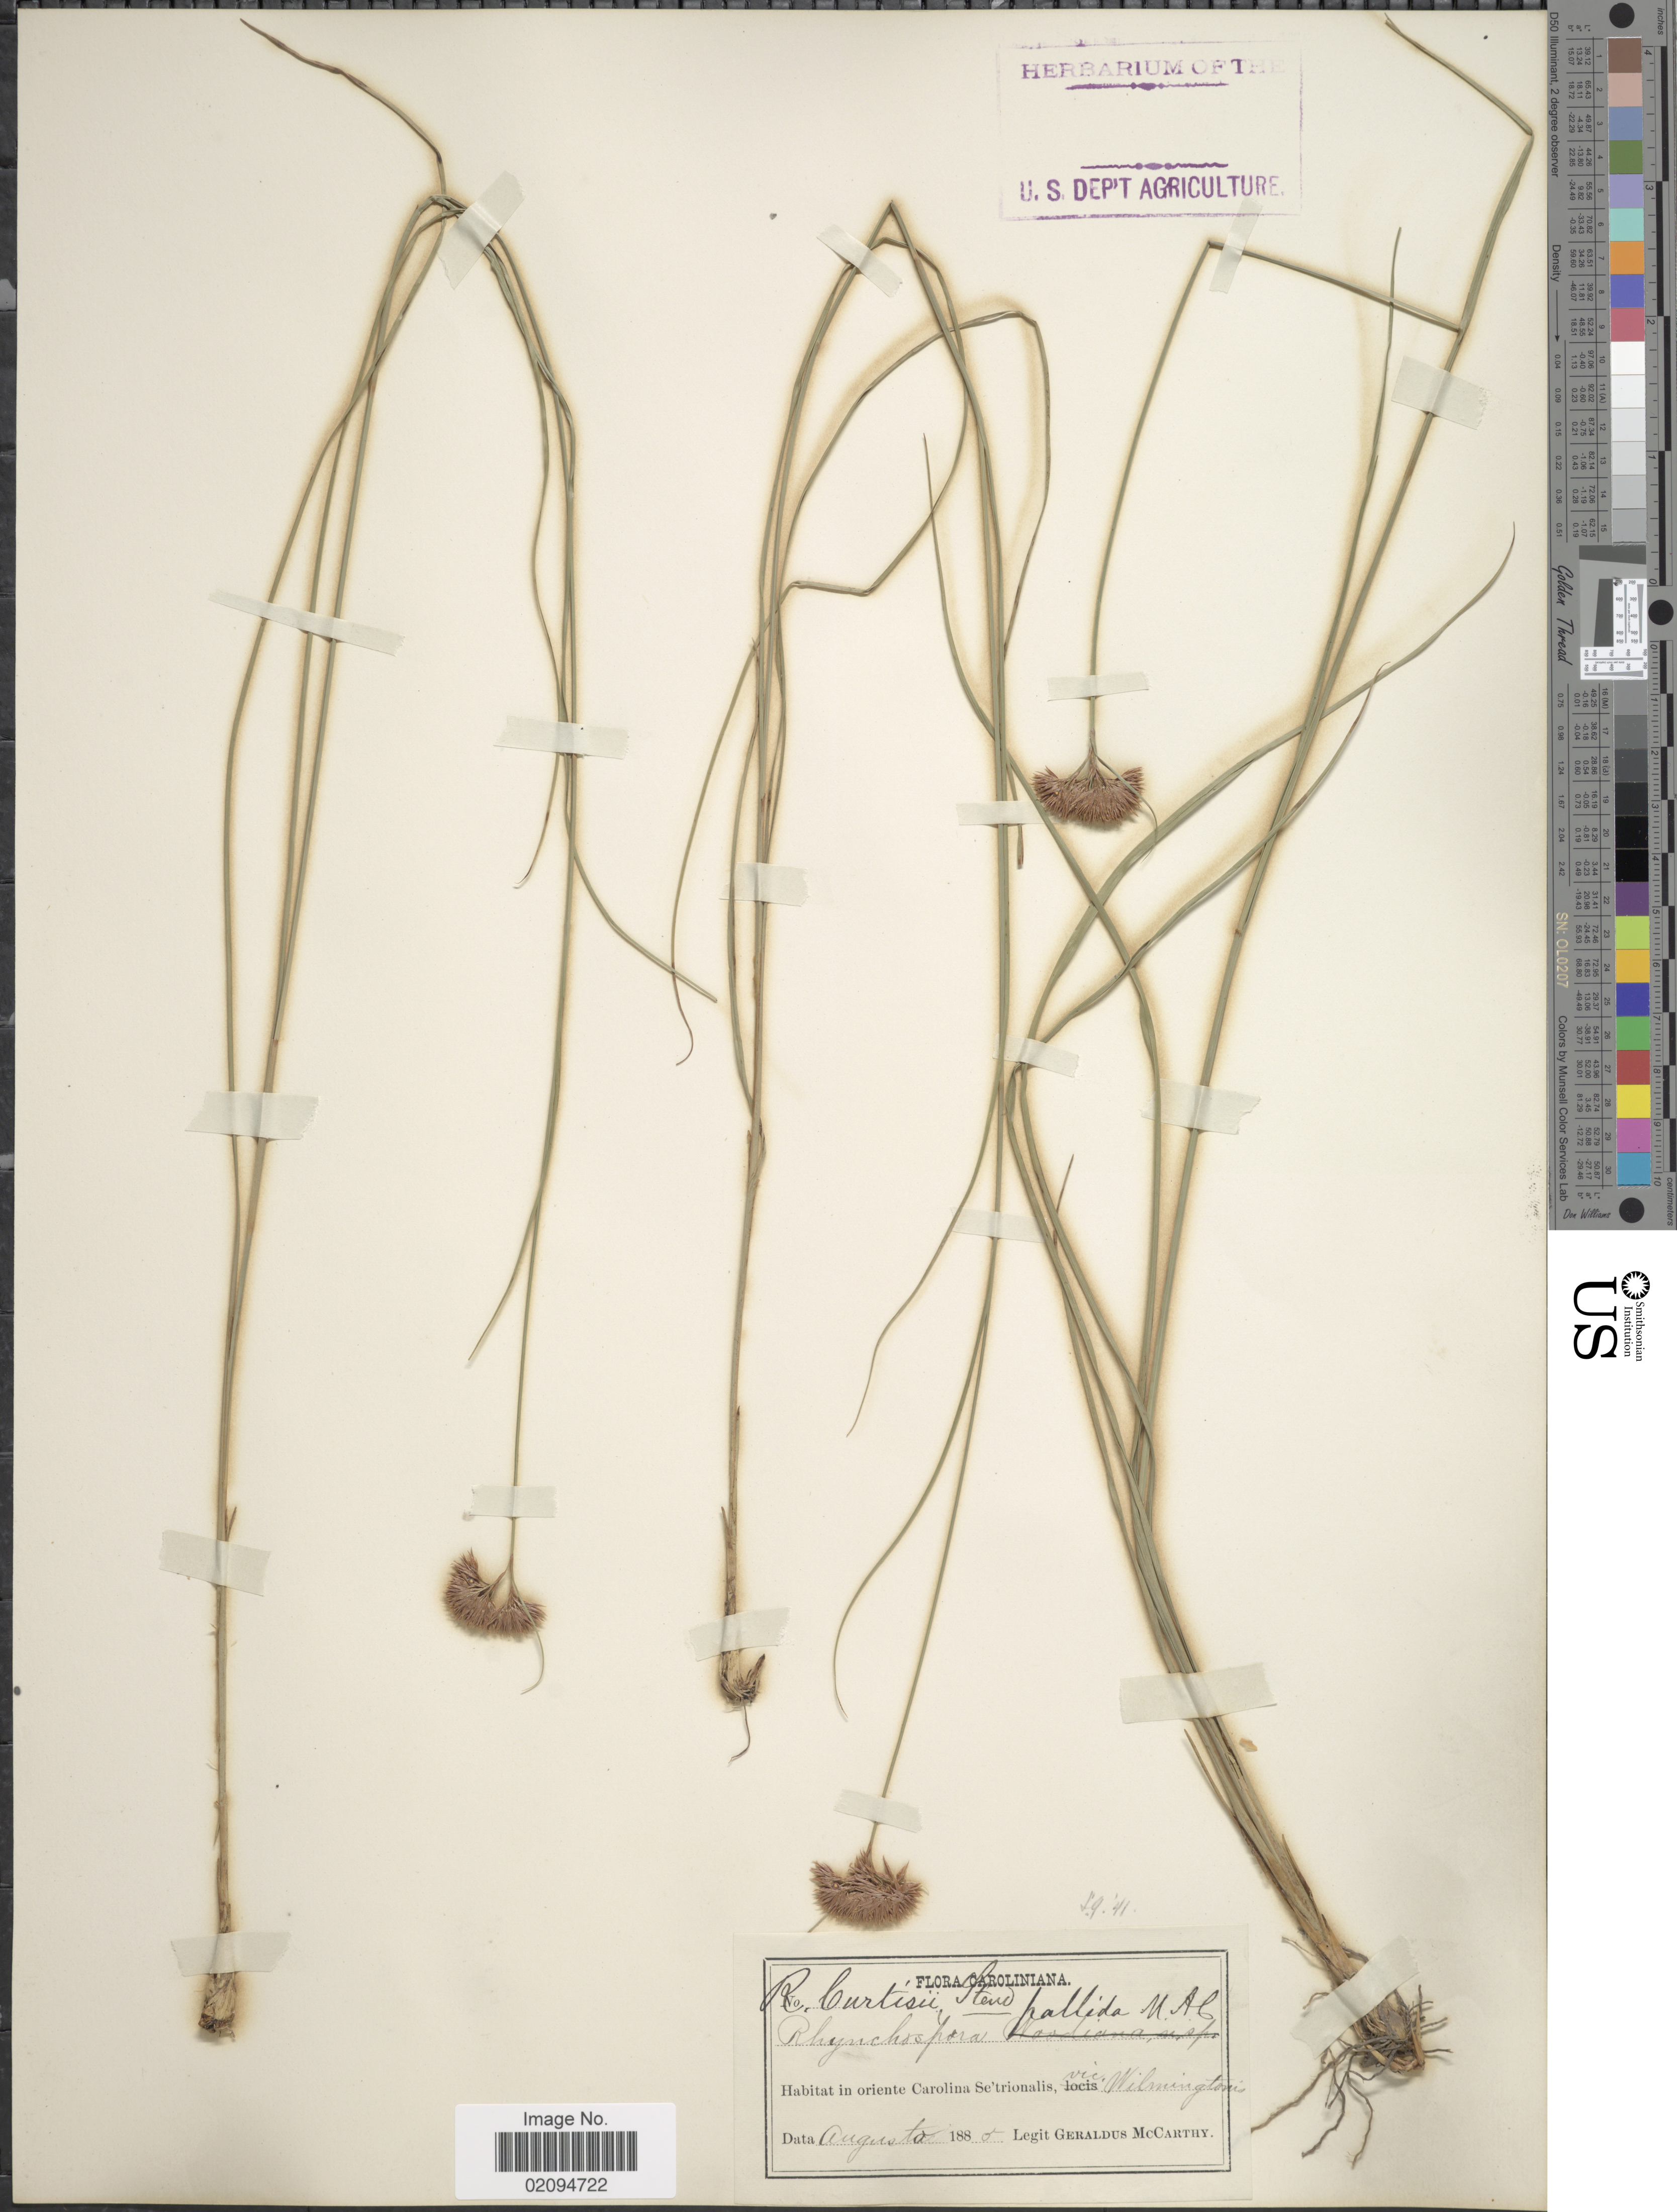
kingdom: Plantae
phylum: Tracheophyta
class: Liliopsida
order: Poales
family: Cyperaceae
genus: Rhynchospora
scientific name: Rhynchospora pallida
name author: M.A. Curtis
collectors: M. McCarthy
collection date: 1885-08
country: United States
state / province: North Carolina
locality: Caroliniana. in oriente Carolina Se'trionalis, vic. Wilmington